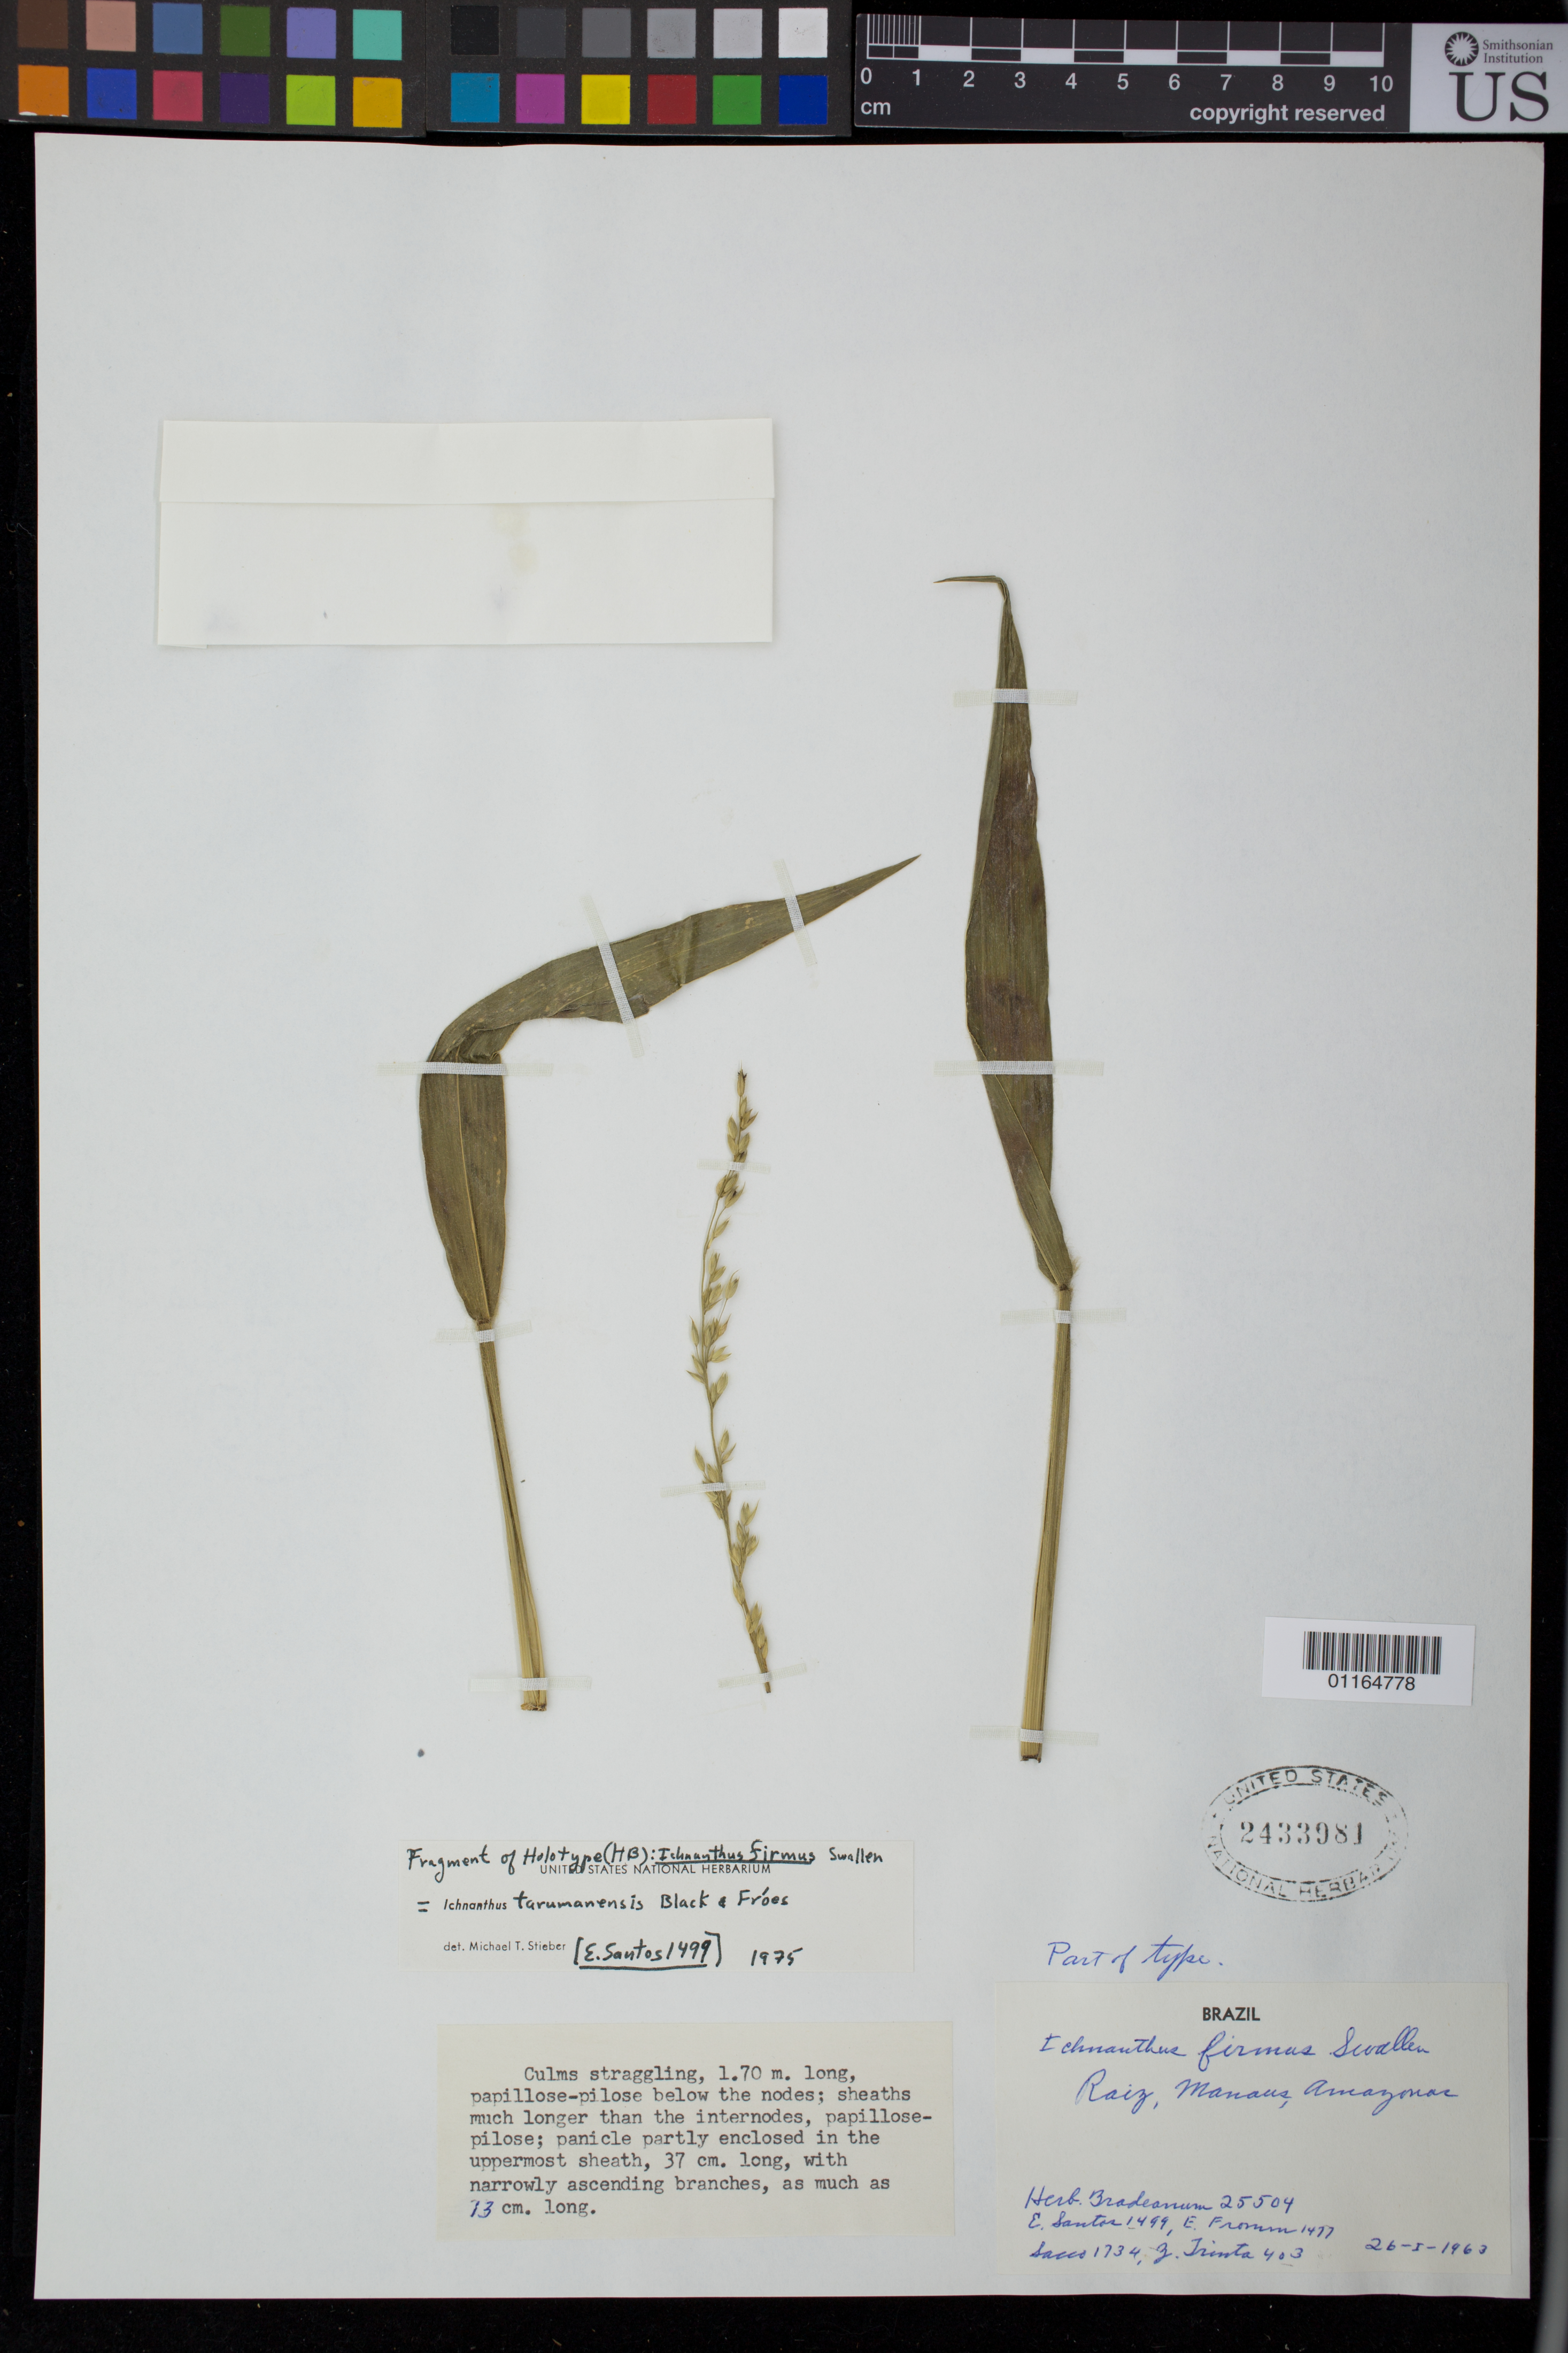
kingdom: Plantae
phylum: Tracheophyta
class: Liliopsida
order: Poales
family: Poaceae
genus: Ichnanthus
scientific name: Ichnanthus firmus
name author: Swallen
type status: Isotype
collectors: E. A. Santos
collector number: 1499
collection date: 1963-01-26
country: Brazil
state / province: Amazonas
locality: Raiz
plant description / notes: Fragmentary material of (holo?) type specimen ex Herb. Bradeanum 25504.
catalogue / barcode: US 2433981